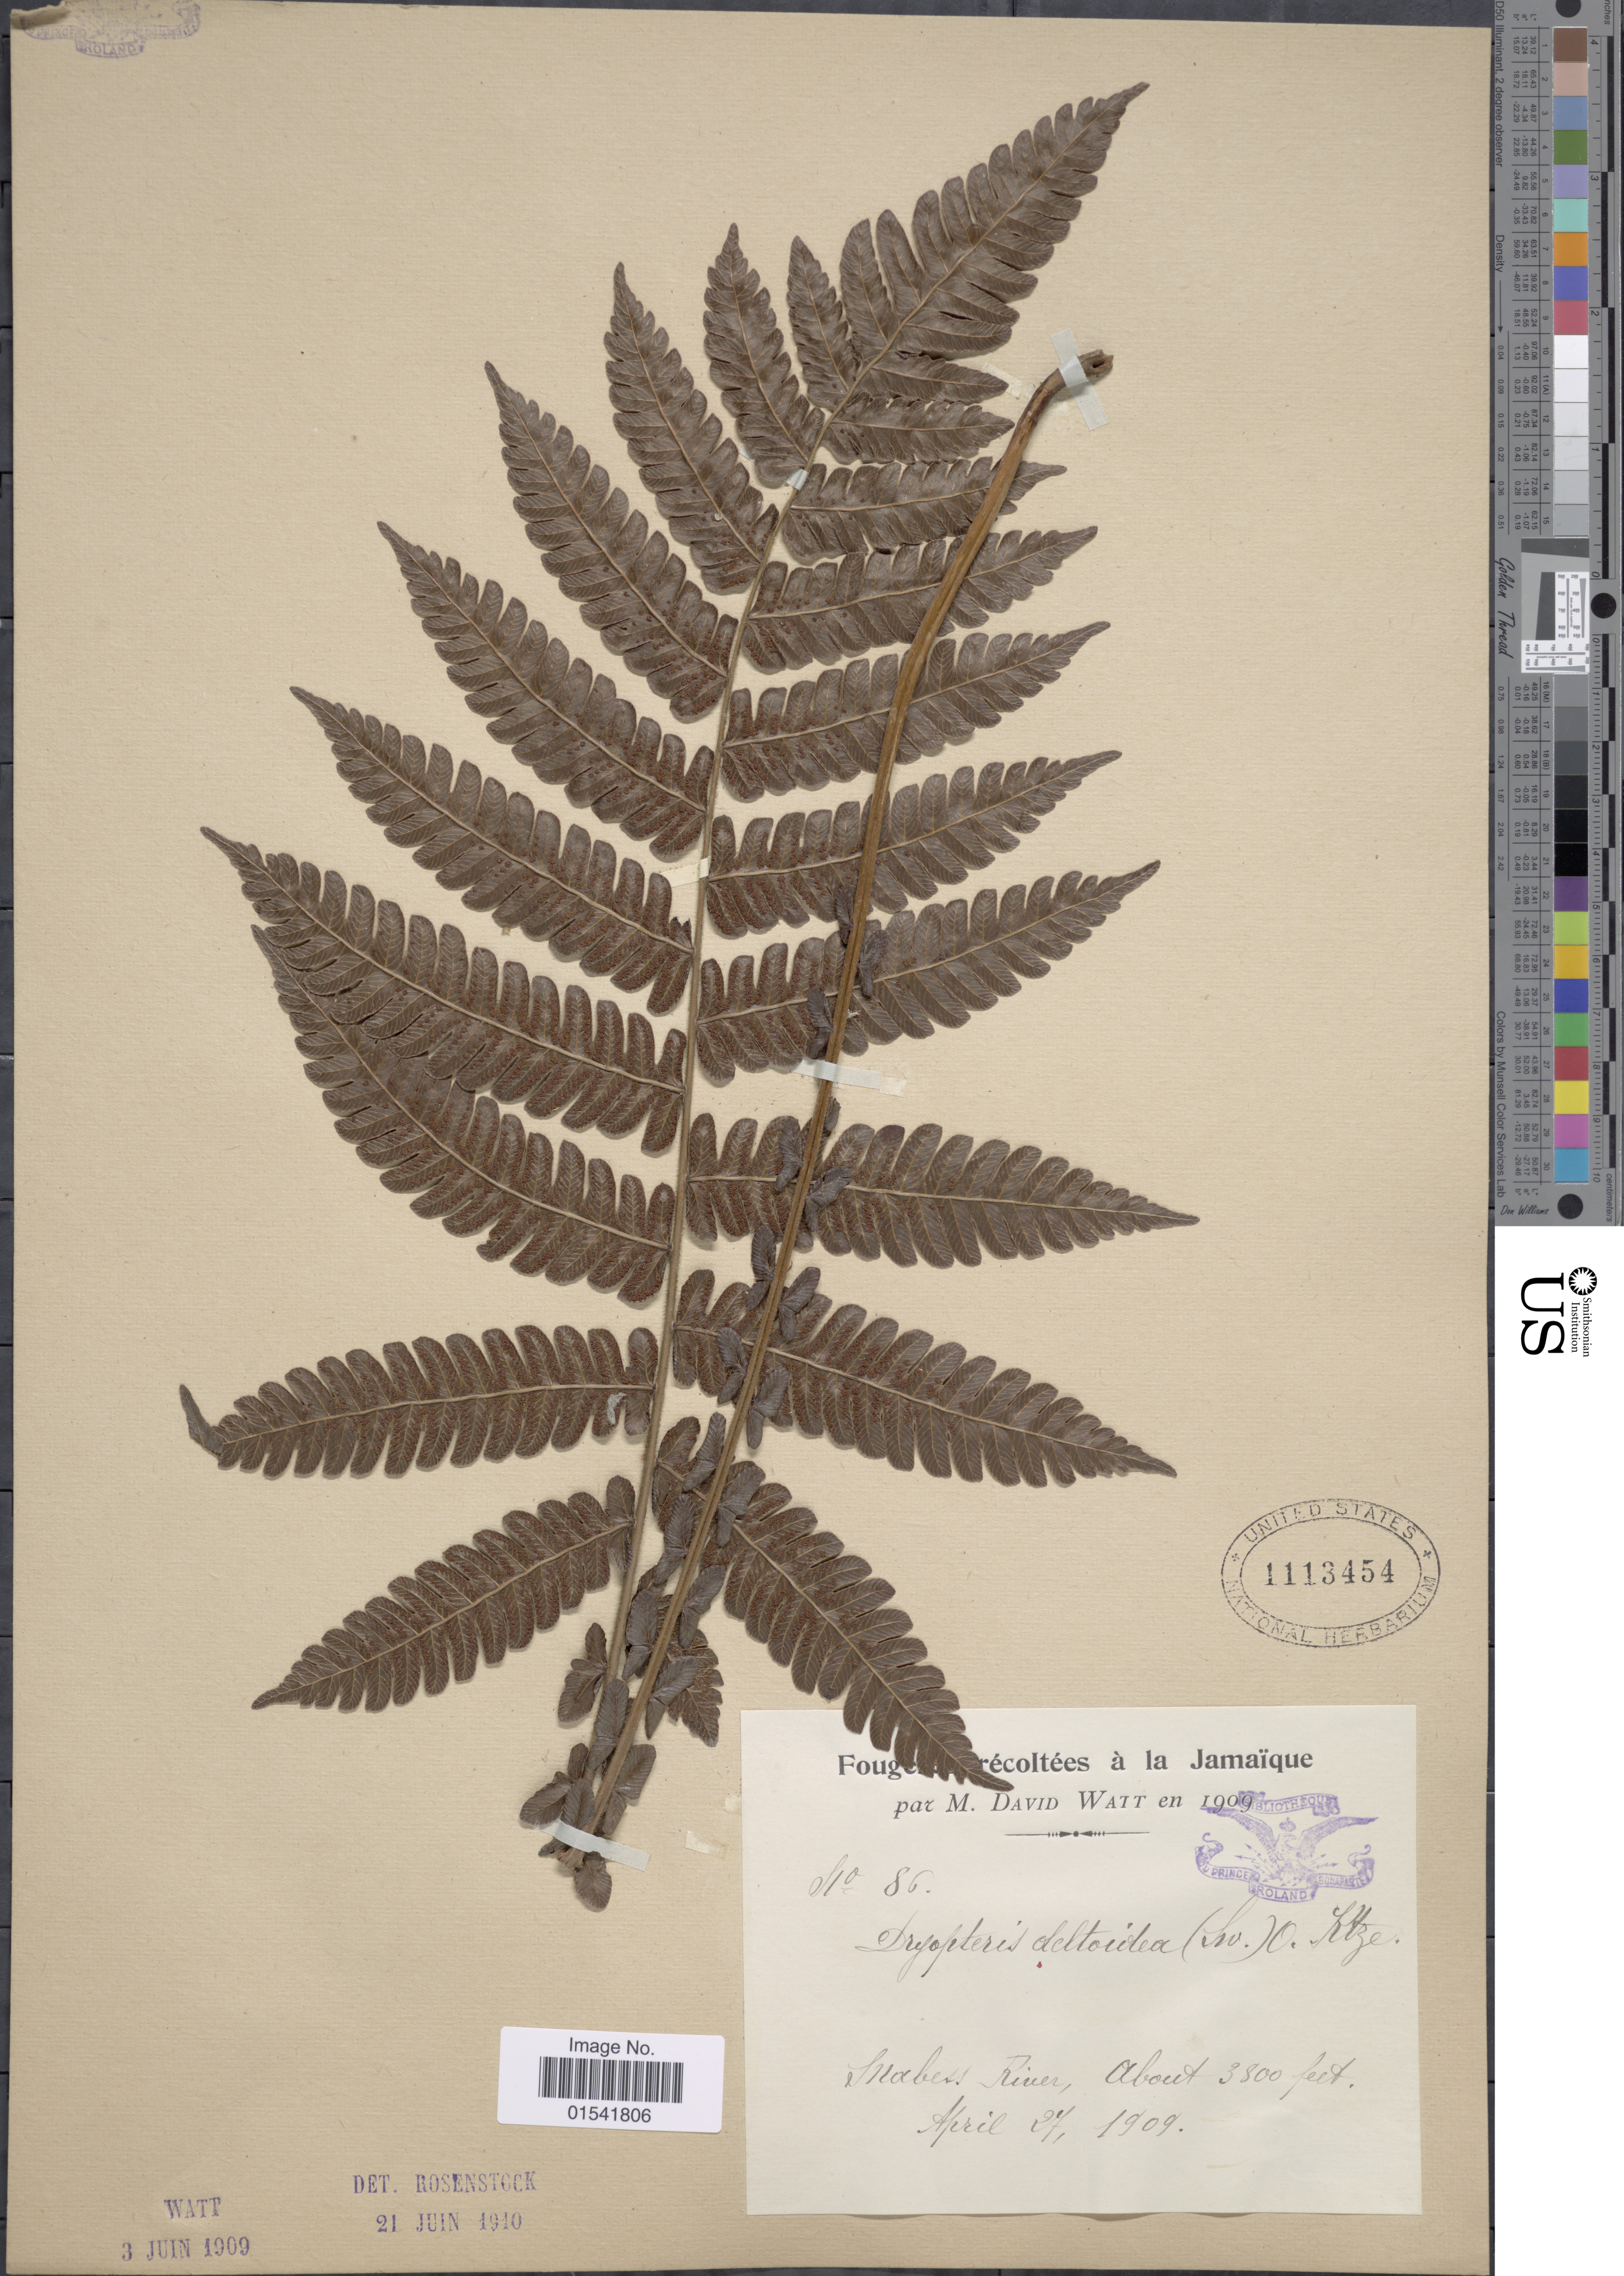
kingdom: Plantae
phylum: Tracheophyta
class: Polypodiopsida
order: Polypodiales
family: Thelypteridaceae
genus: Steiropteris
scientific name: Steiropteris deltoidea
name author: (Sw.) Pic. Serm.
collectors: D. Watt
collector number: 86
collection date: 1909-04-27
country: Jamaica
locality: Mabess River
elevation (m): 1158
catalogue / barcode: US 1113454